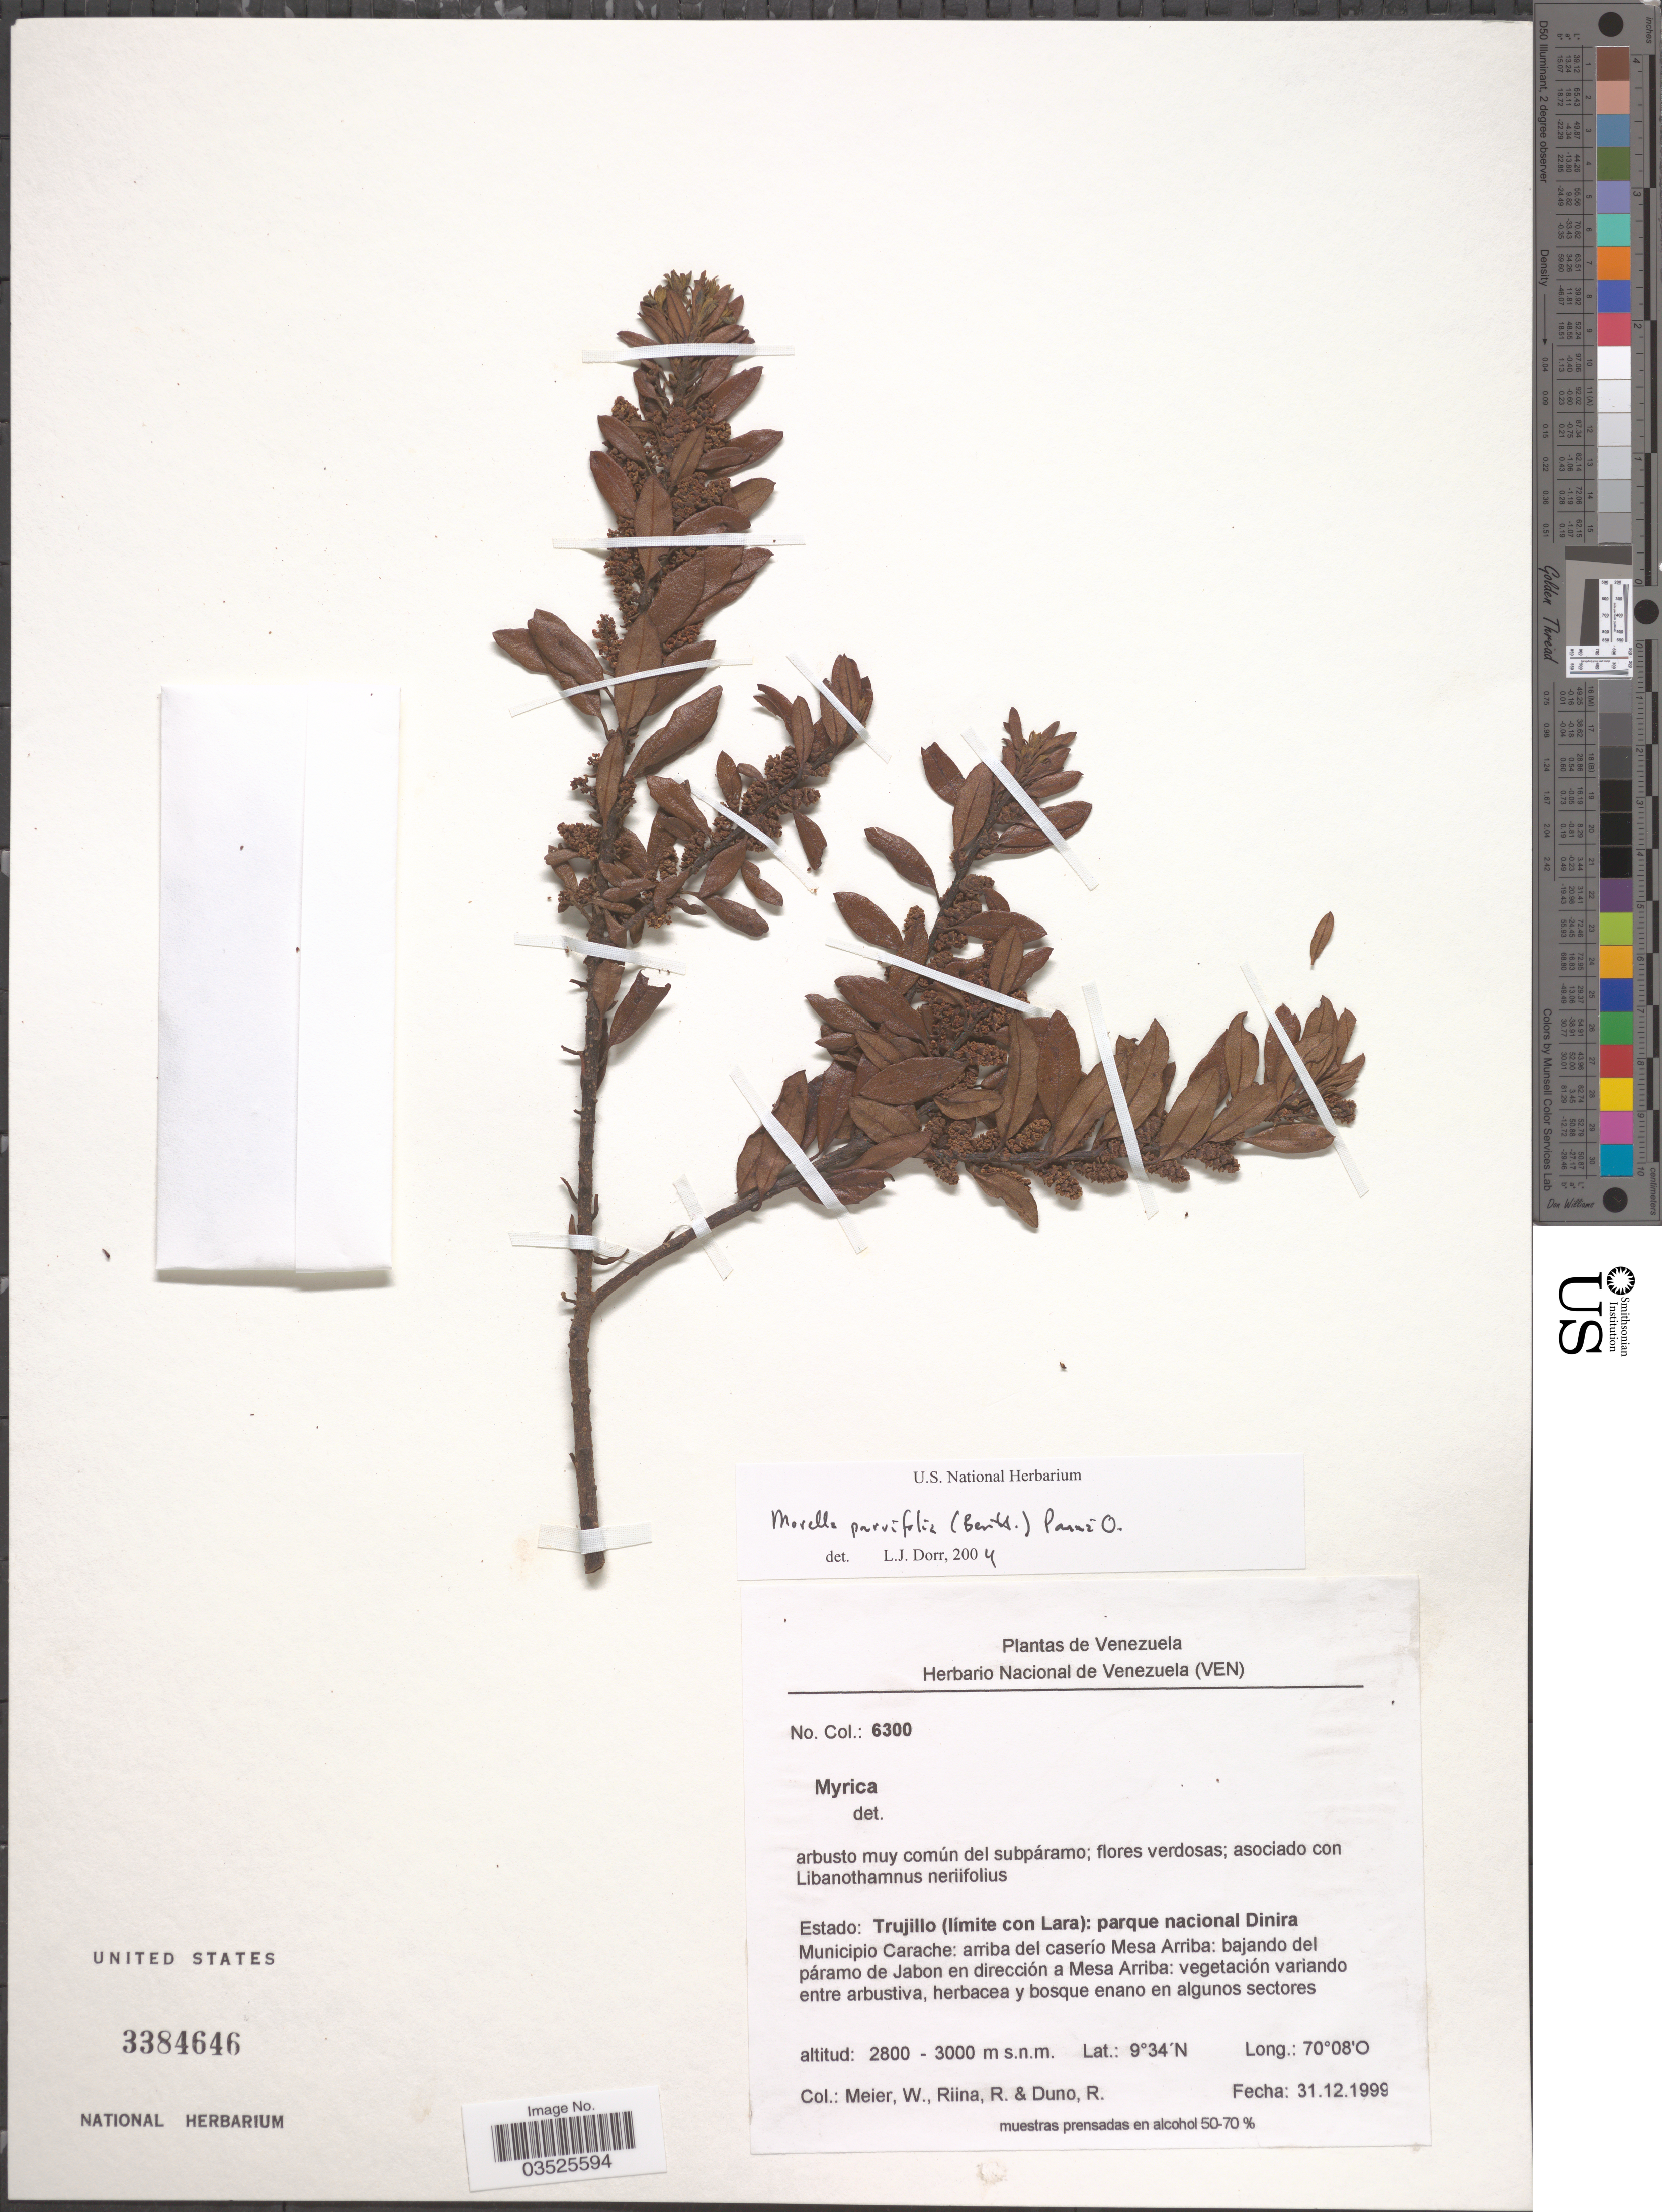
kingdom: Plantae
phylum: Tracheophyta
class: Magnoliopsida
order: Fagales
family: Myricaceae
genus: Myrica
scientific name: Myrica parvifolia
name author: Benth.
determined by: Dorr, L. J., (BOT), Smithsonian Institution - National Museum of Natural History (UNITED STATES)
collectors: W. Meier, R. Riina & R. Duno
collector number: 6300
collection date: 1999-12-31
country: Venezuela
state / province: Trujillo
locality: Trujillo (límite con Lara): parque nacional Dinira. Municipio Carache: arriba del caserío Mesa Arriba: bajando del páramo de Jabon en dirección a Mesa Arriba.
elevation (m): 2800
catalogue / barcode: US 3384646